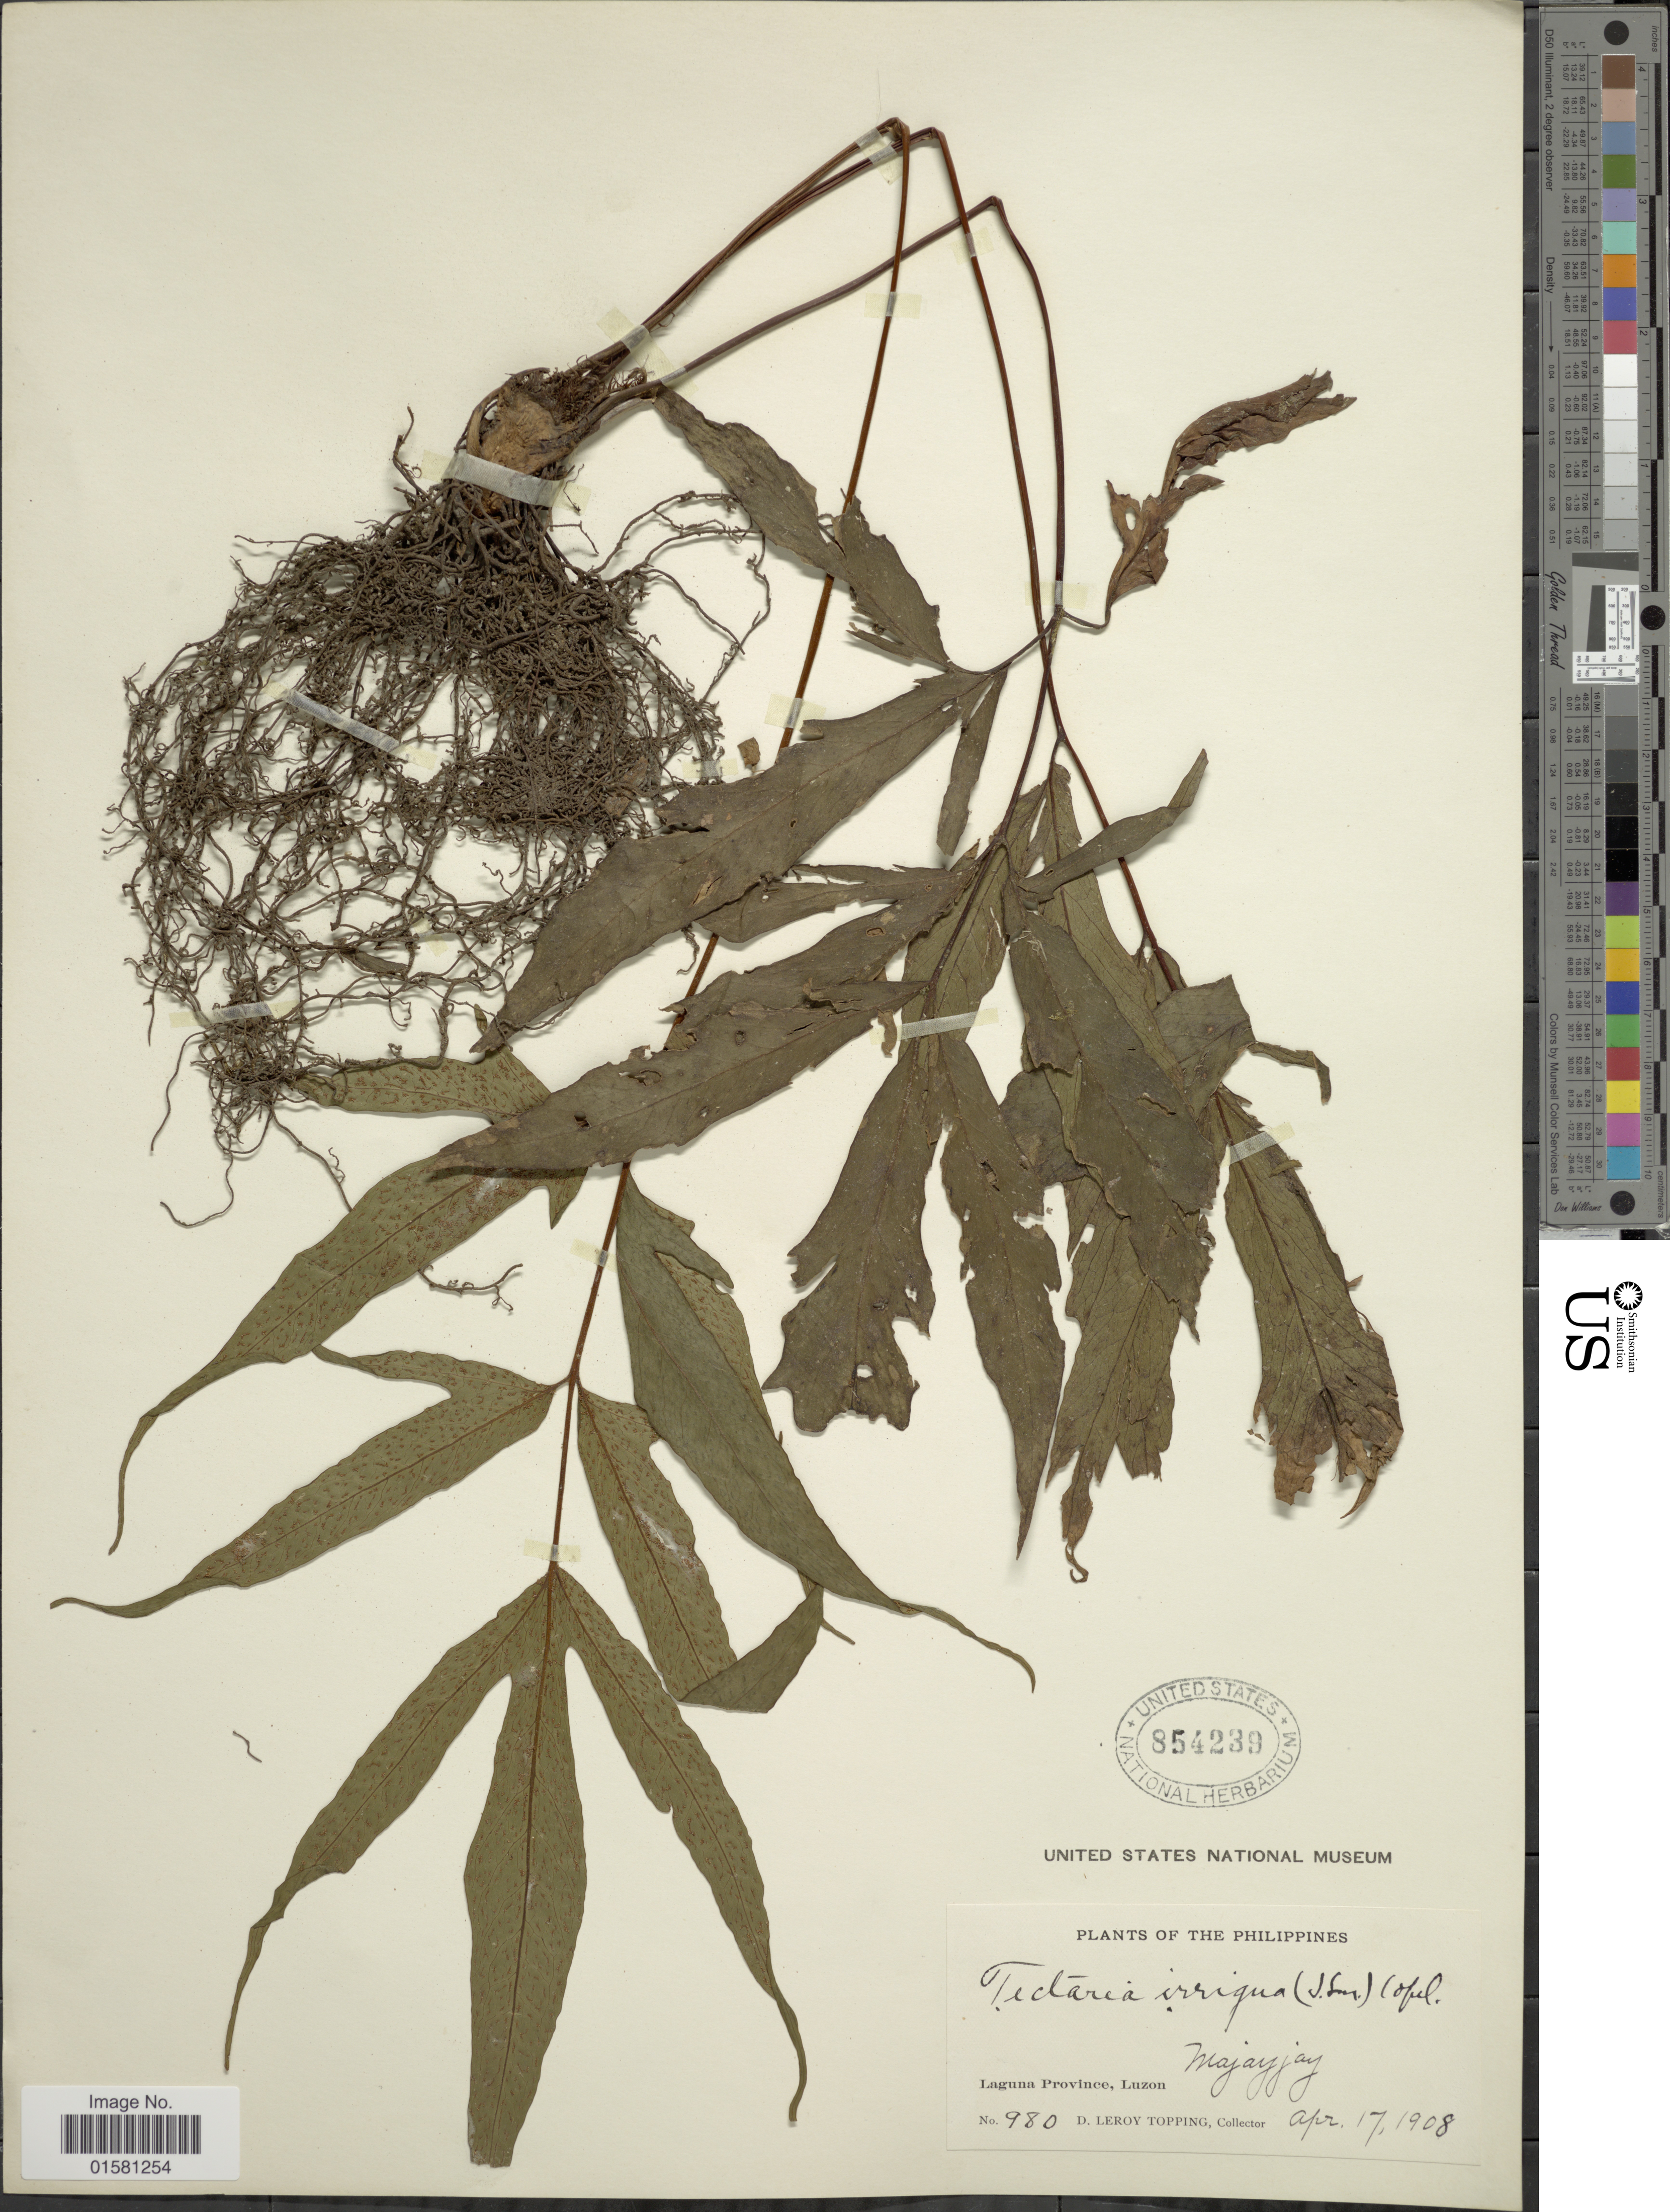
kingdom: Plantae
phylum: Tracheophyta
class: Polypodiopsida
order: Polypodiales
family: Tectariaceae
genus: Tectaria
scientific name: Tectaria trifida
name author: (Fée) Price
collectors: D. L. Topping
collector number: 980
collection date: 1908-04-17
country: Philippines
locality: Philippines, Laguna Province, Luzon, Majayjay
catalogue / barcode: US 854233